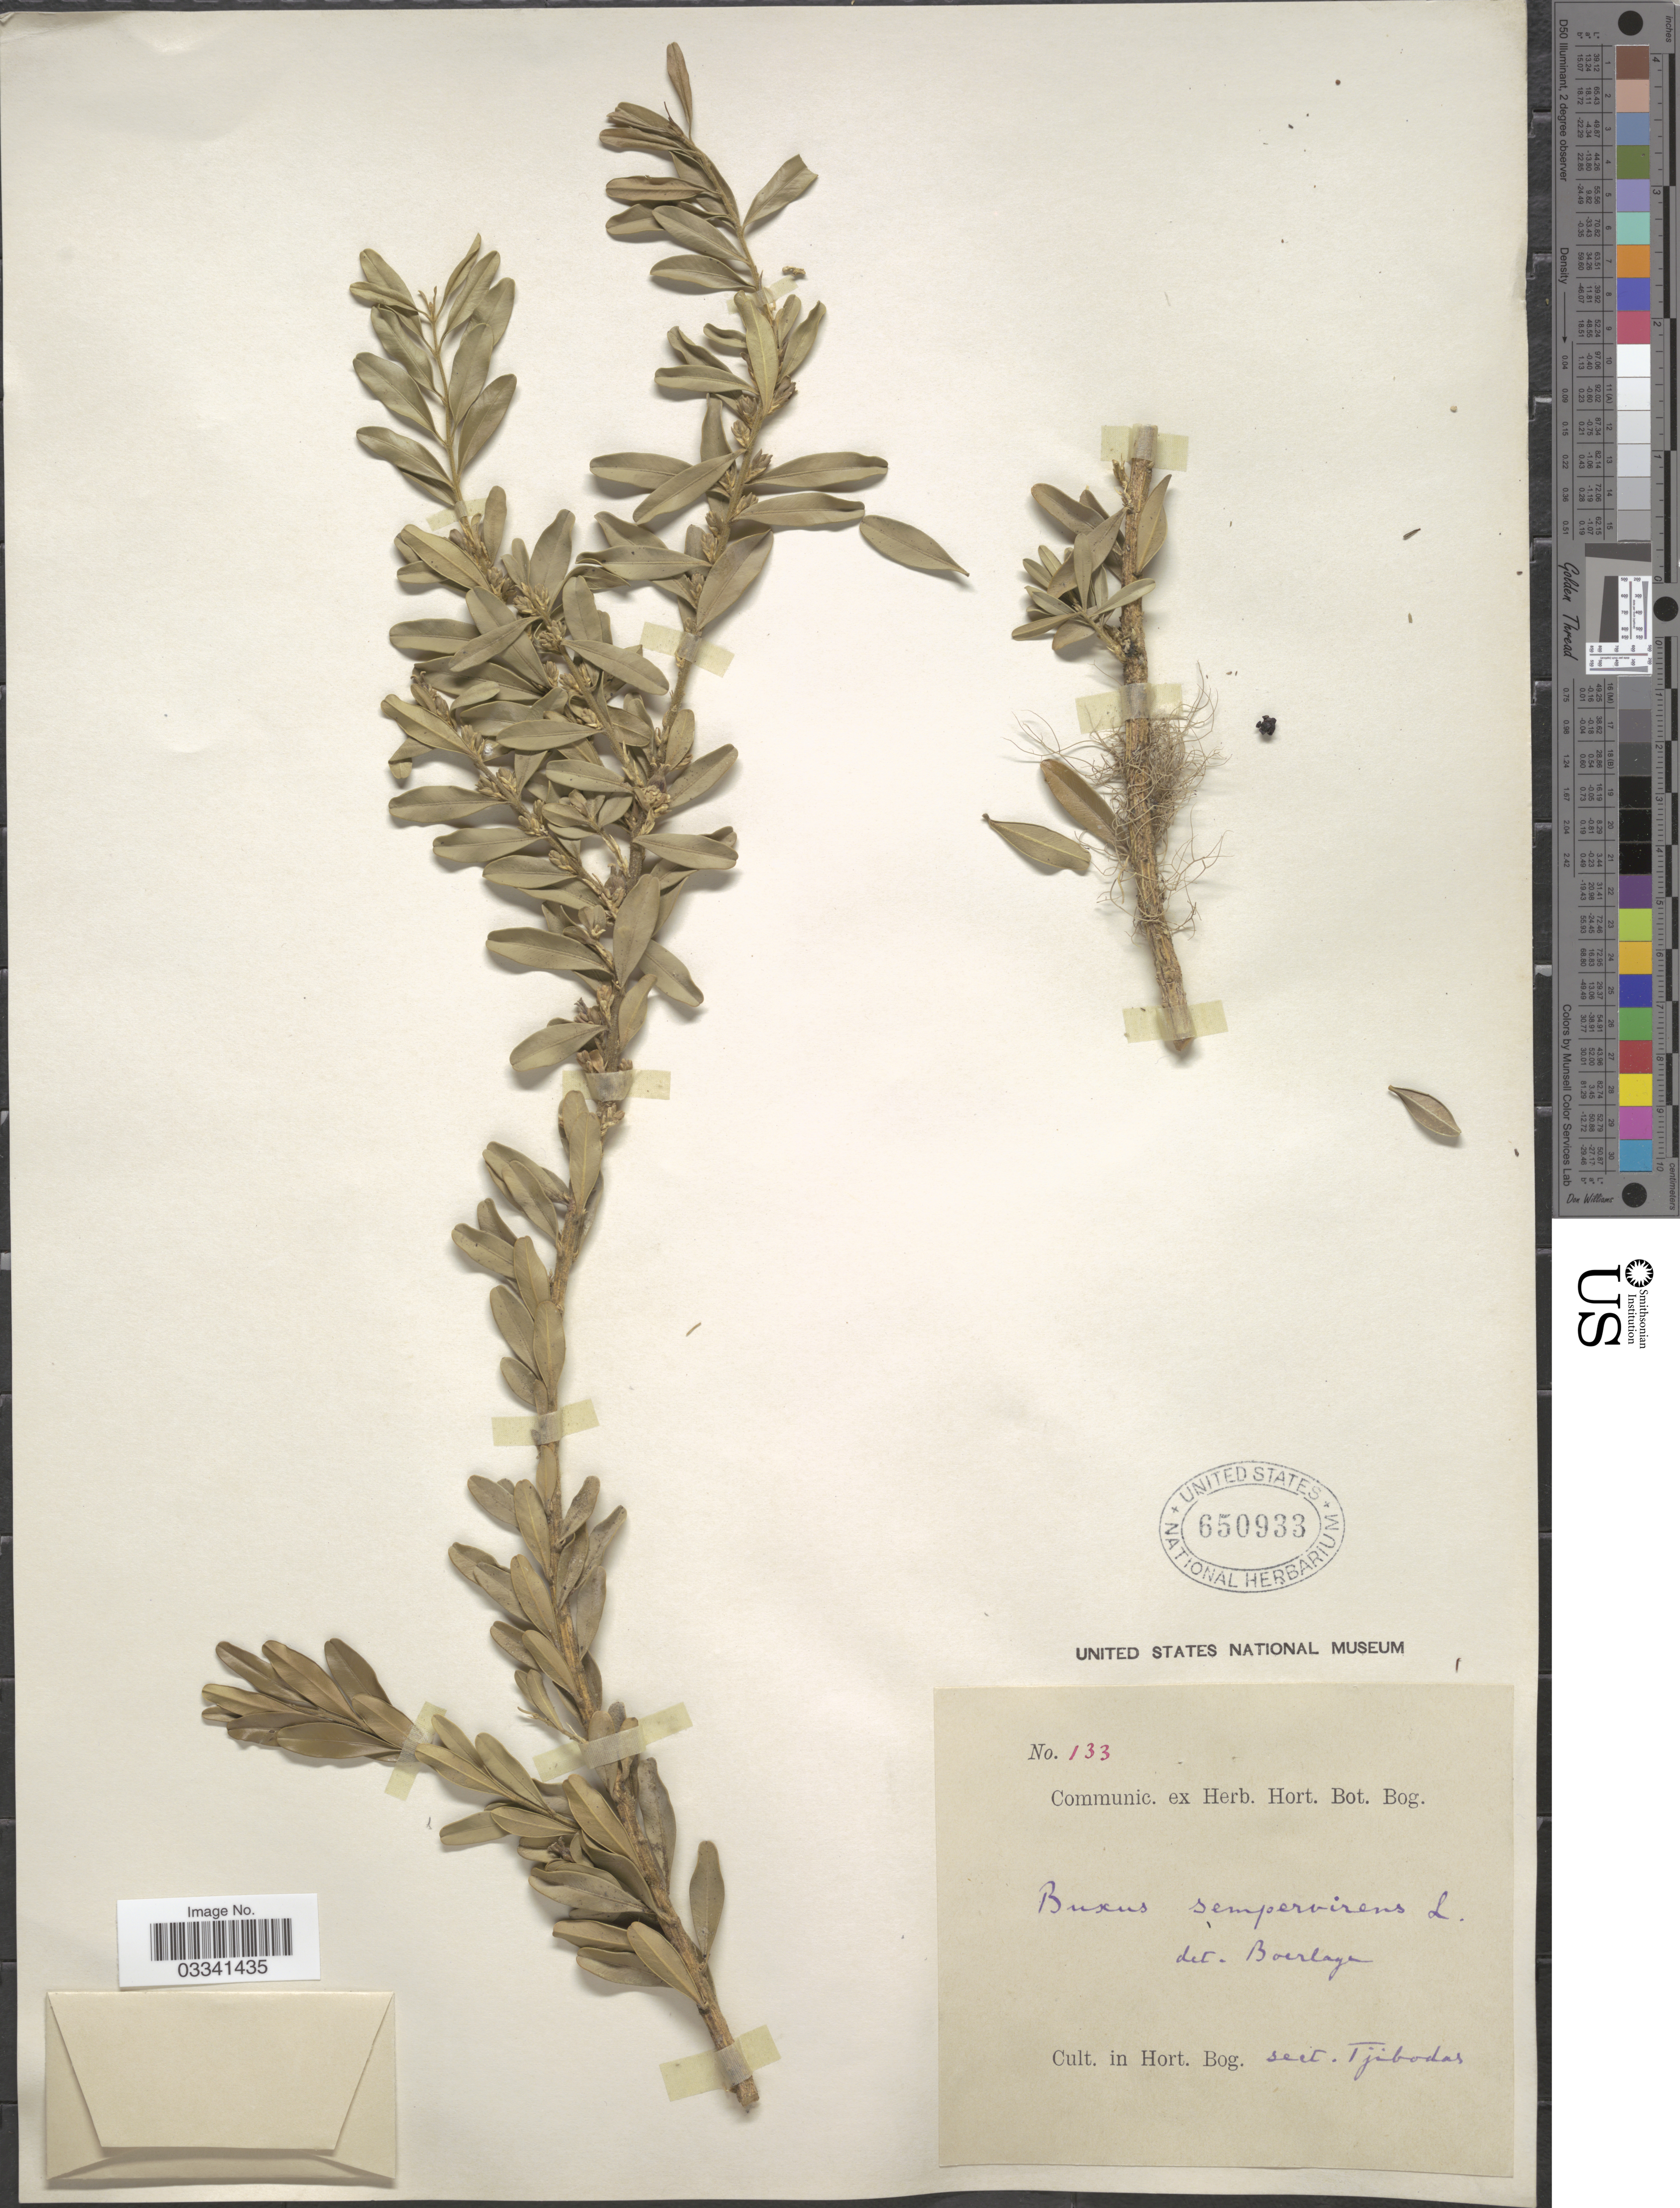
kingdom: Plantae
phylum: Tracheophyta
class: Magnoliopsida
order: Buxales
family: Buxaceae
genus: Buxus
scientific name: Buxus sempervirens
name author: L.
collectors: ex herb. Hort. Bot. Bog.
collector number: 133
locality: Hort. Bog. sect. Tjibodas.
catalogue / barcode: US 650933